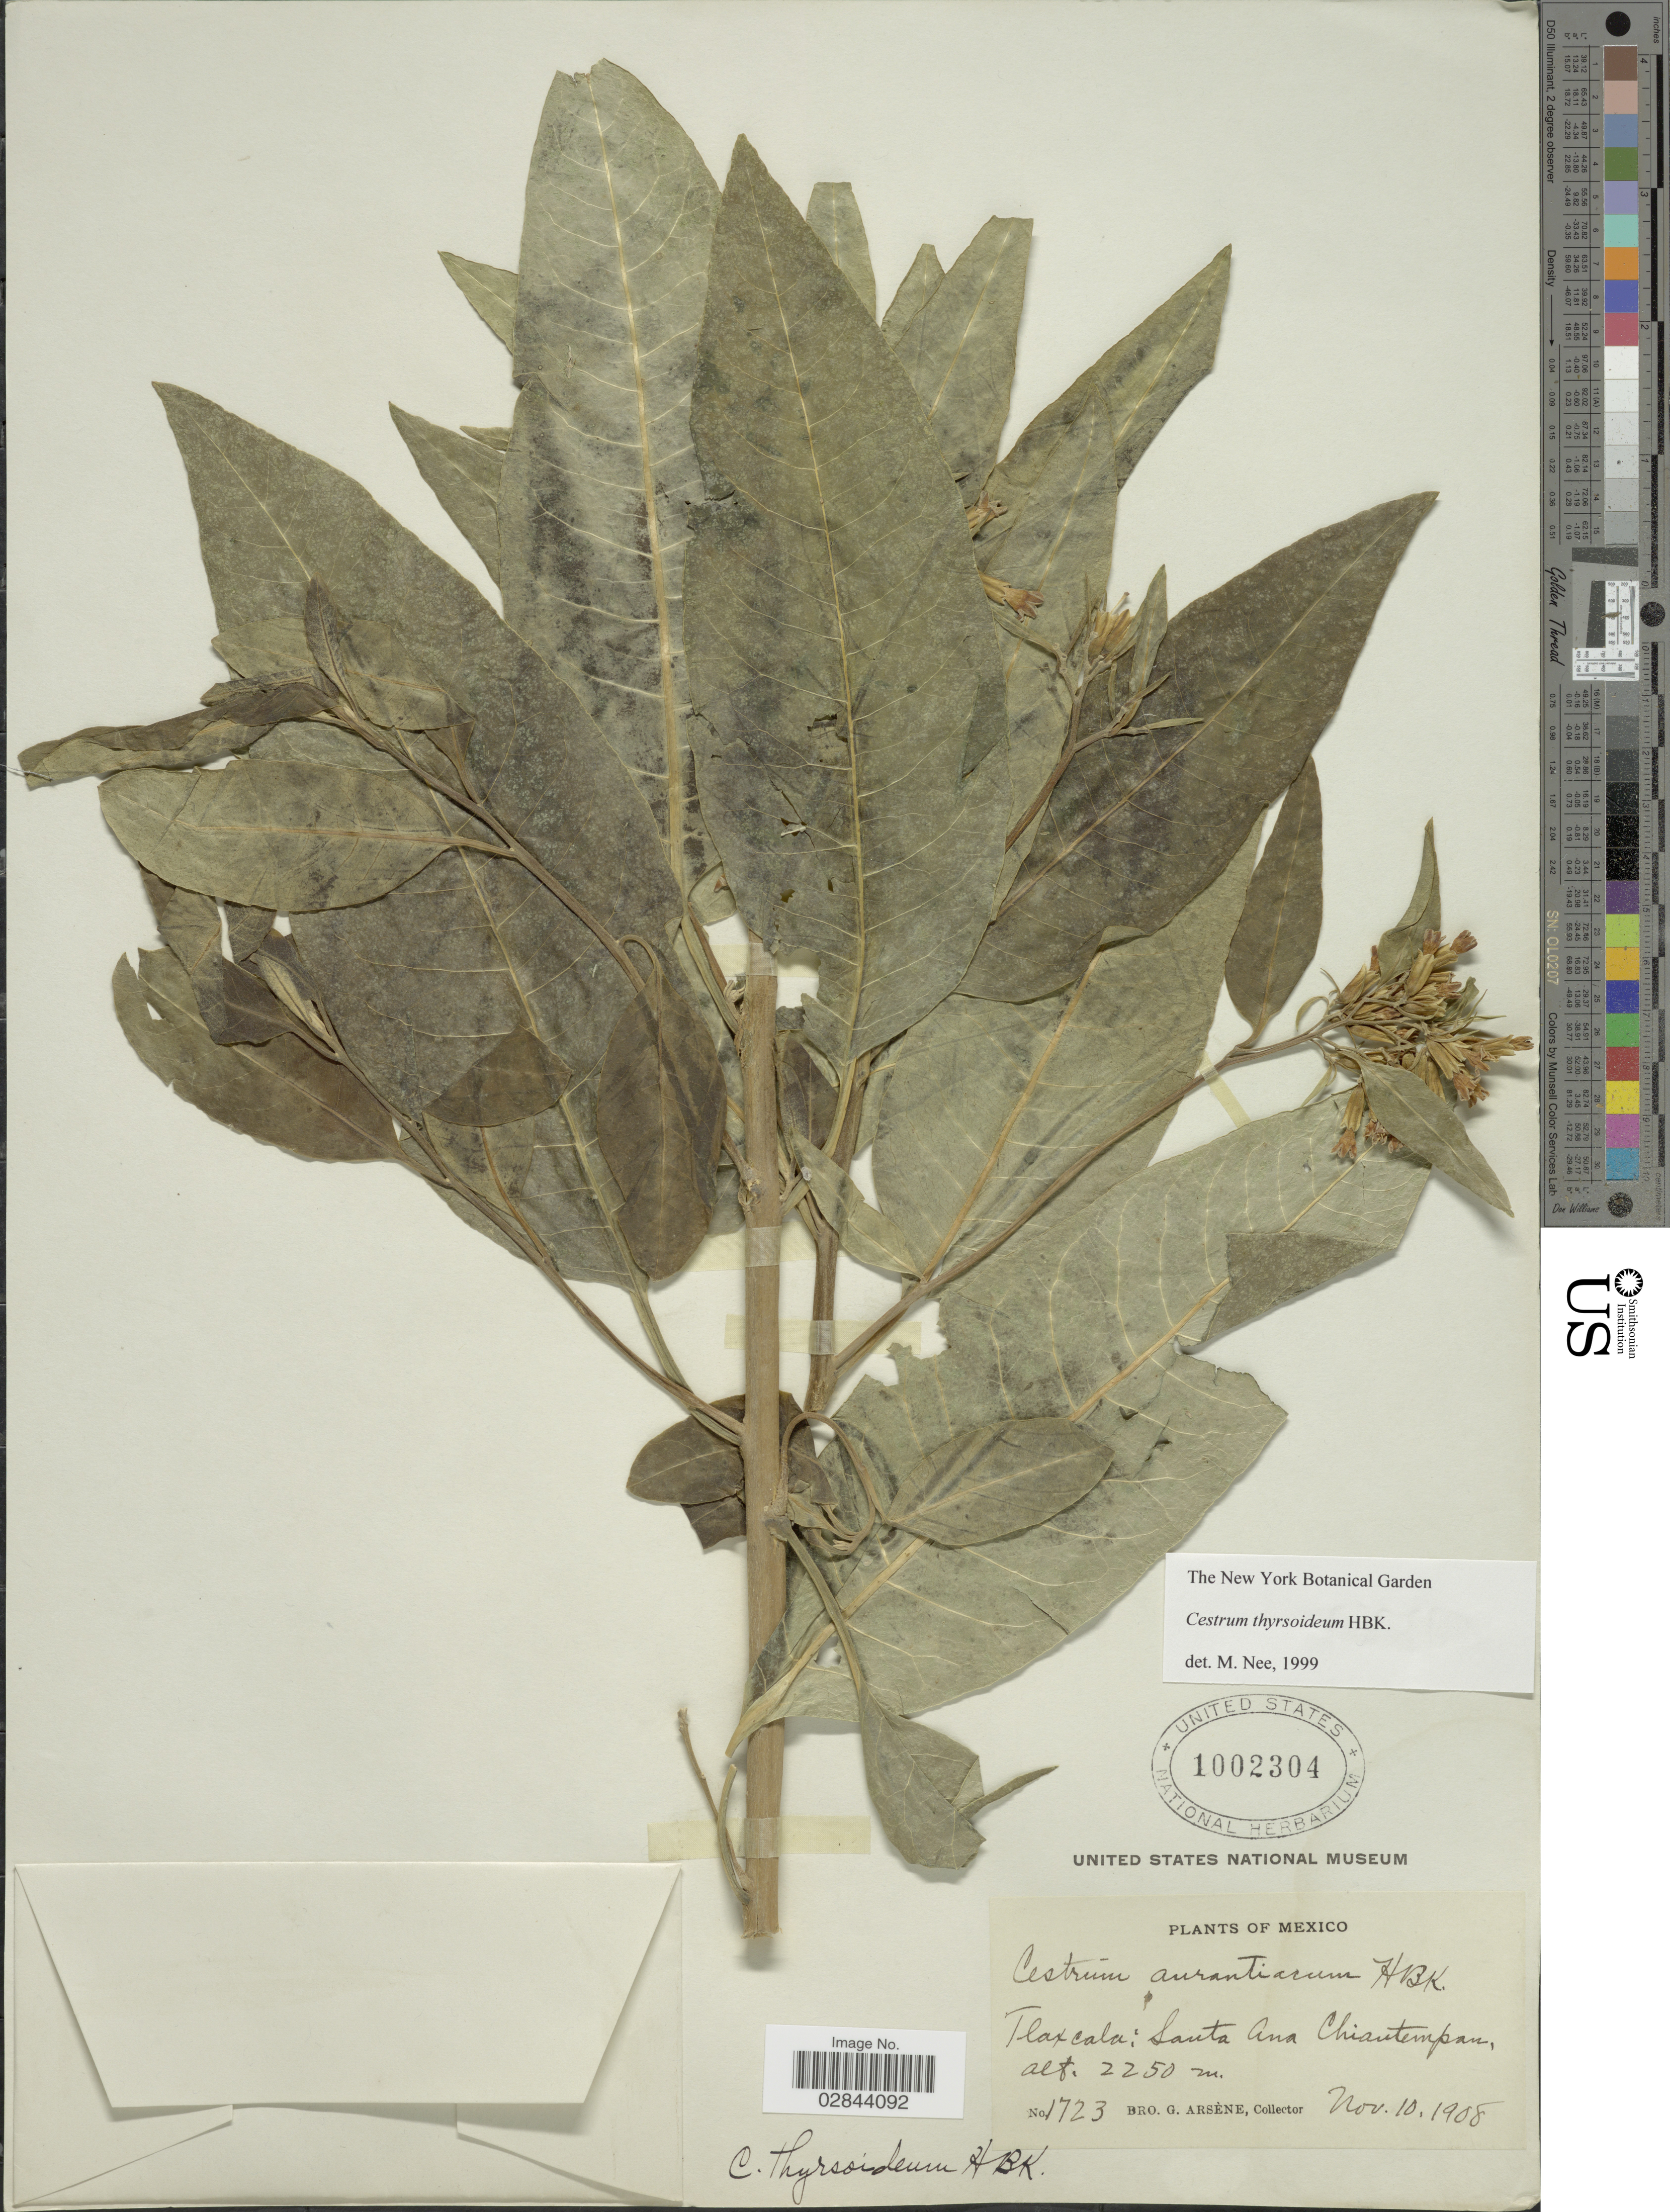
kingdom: Plantae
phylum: Tracheophyta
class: Magnoliopsida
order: Solanales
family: Solanaceae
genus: Cestrum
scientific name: Cestrum thyrsoideum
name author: Kunth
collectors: Bro. G. Arsène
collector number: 1723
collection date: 1908-11-10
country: Mexico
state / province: Tlaxcala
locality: Tlaxcala: Santa Ana Chiantempan.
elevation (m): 2250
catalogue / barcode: US 1002304